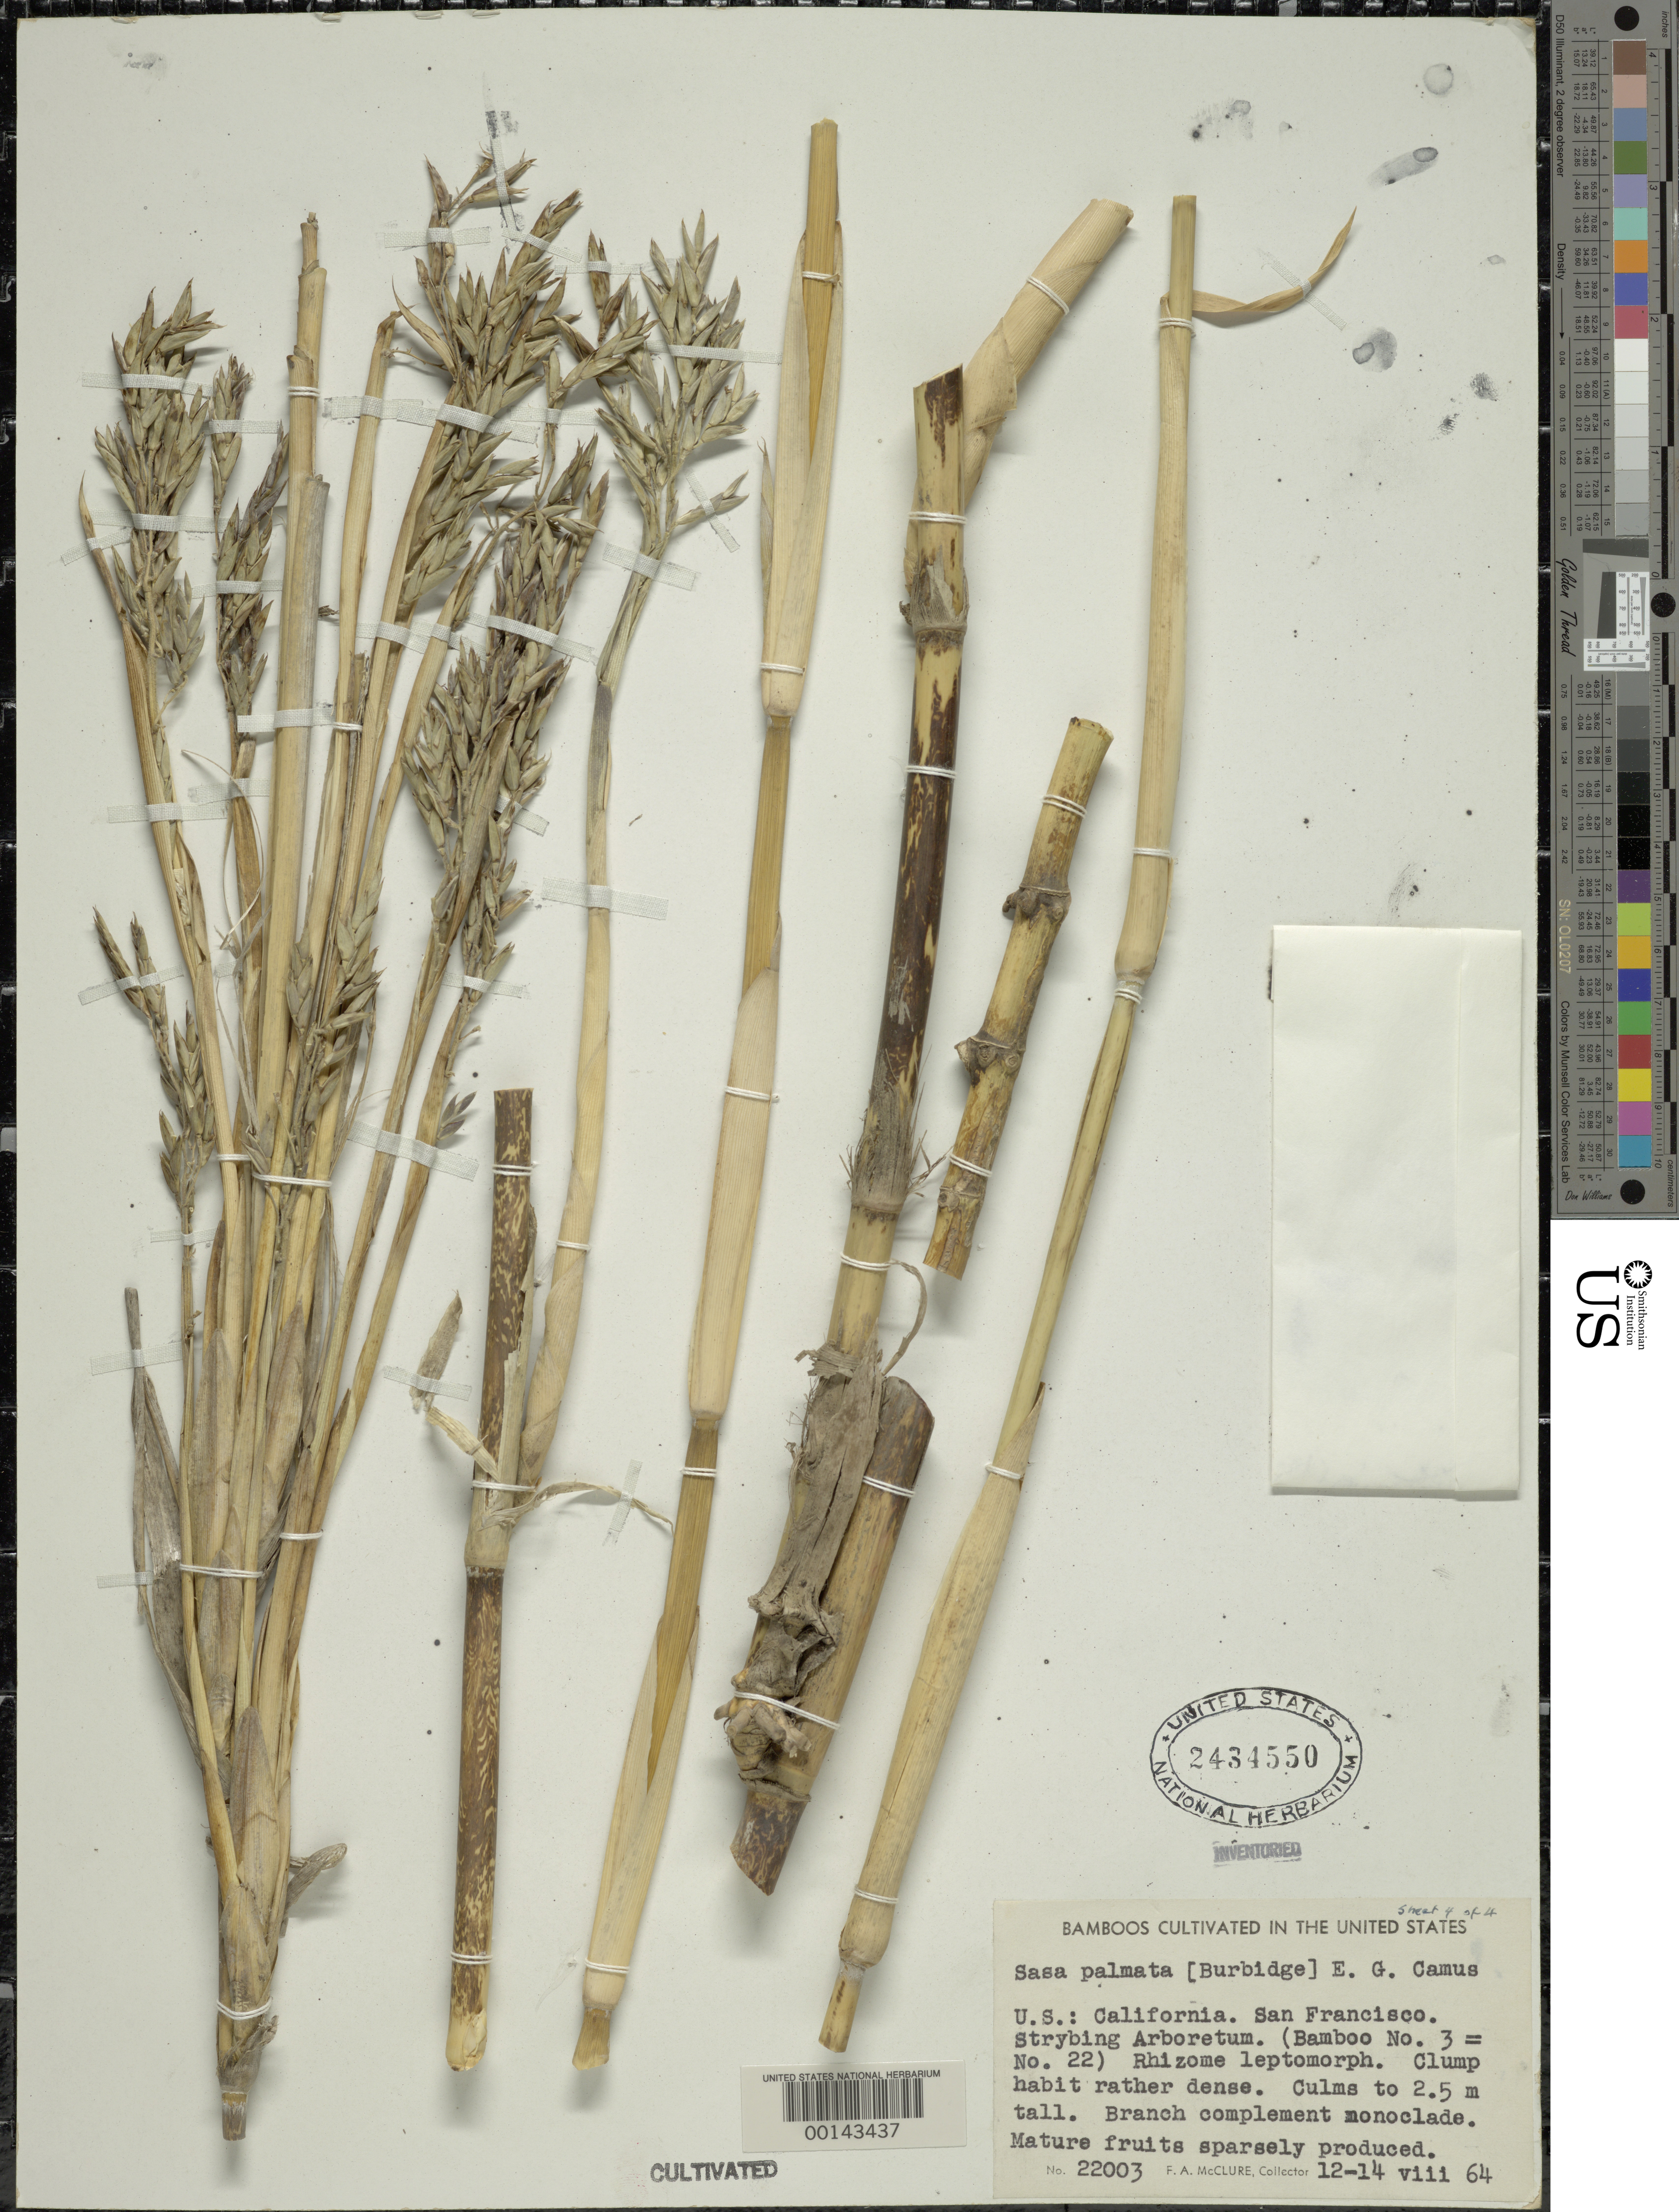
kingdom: Plantae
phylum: Tracheophyta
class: Liliopsida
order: Poales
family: Poaceae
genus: Sasa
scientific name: Sasa palmata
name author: (hort. ex Burb.) E.G. Camus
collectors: F. A. McClure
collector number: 22003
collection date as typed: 12 Aug 1964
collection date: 1964-08-12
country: United States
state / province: California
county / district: San Francisco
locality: San francisco, strybing arboretum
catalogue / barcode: US 2434550